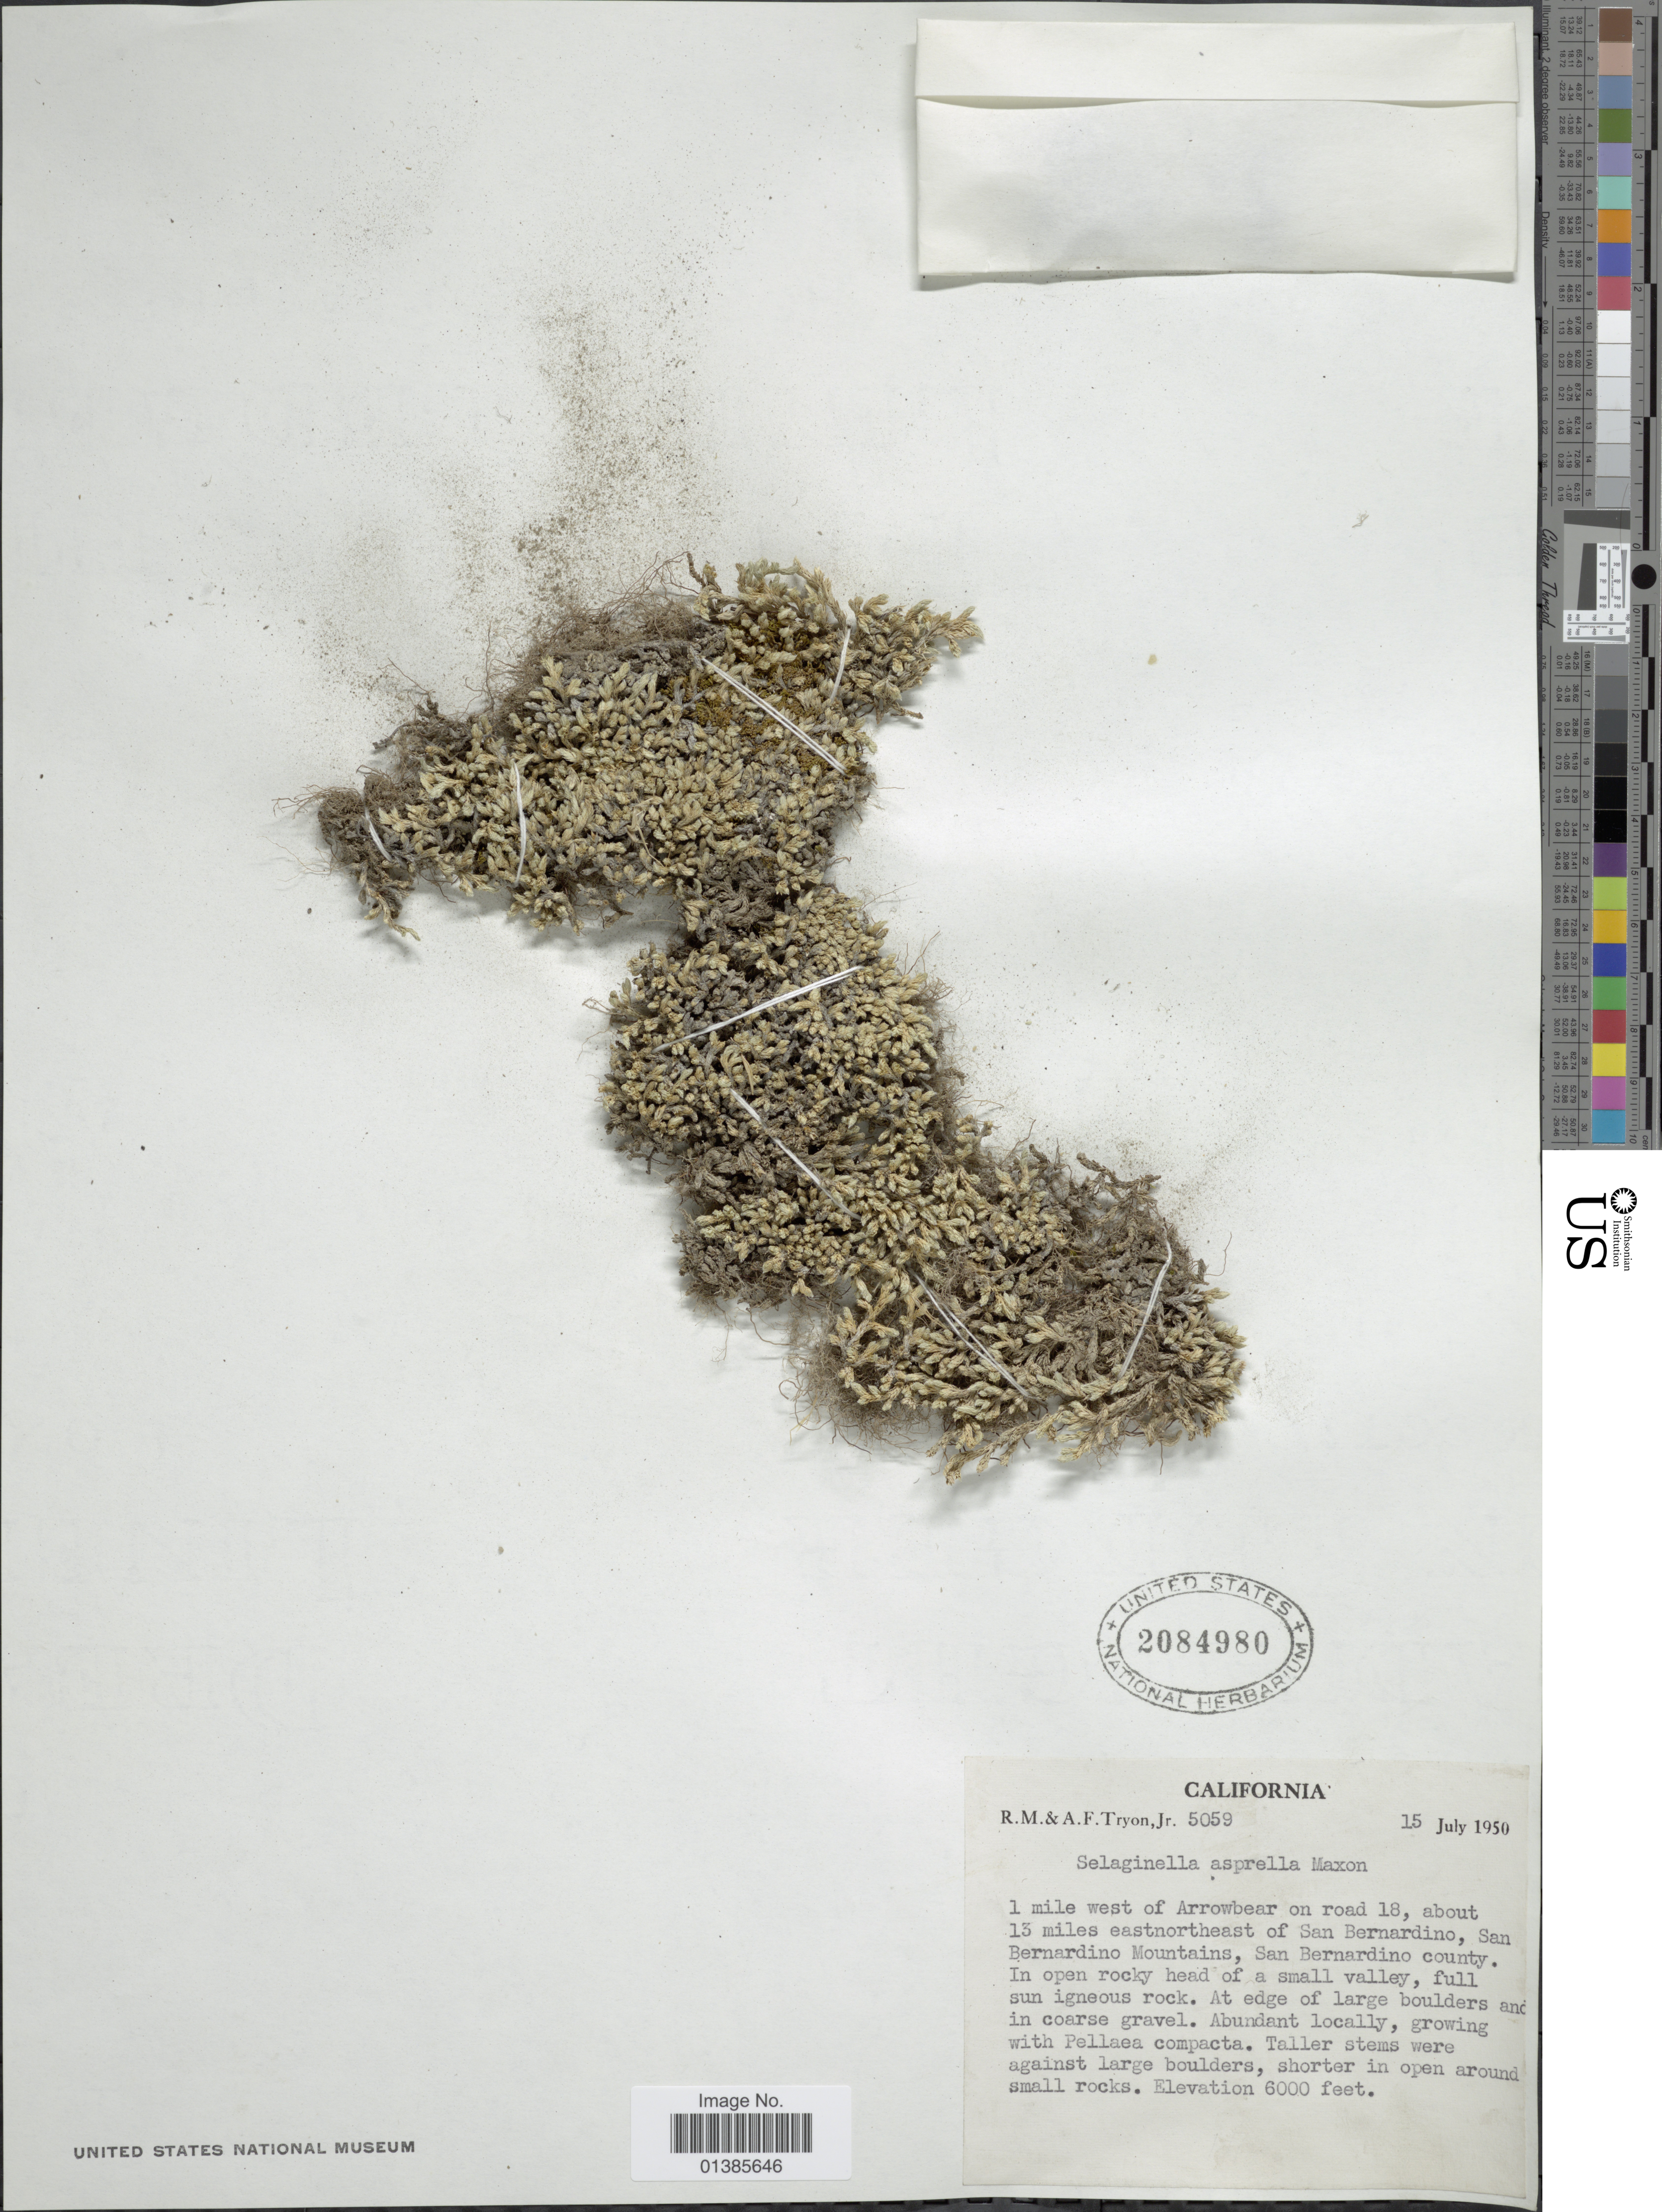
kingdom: Plantae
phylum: Tracheophyta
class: Lycopodiopsida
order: Selaginellales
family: Selaginellaceae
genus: Selaginella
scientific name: Selaginella asprella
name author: Maxon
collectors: R. M. Tryon & A. F. Tryon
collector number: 5059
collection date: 1950-07-15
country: United States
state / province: California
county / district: San Bernardino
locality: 1 mile west of Arrowbear on road 18, about 13 miles eastnortheast of San Bernardino, San Bernardino Mountains, San Bernardino county.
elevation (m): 1829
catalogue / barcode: US 2084980